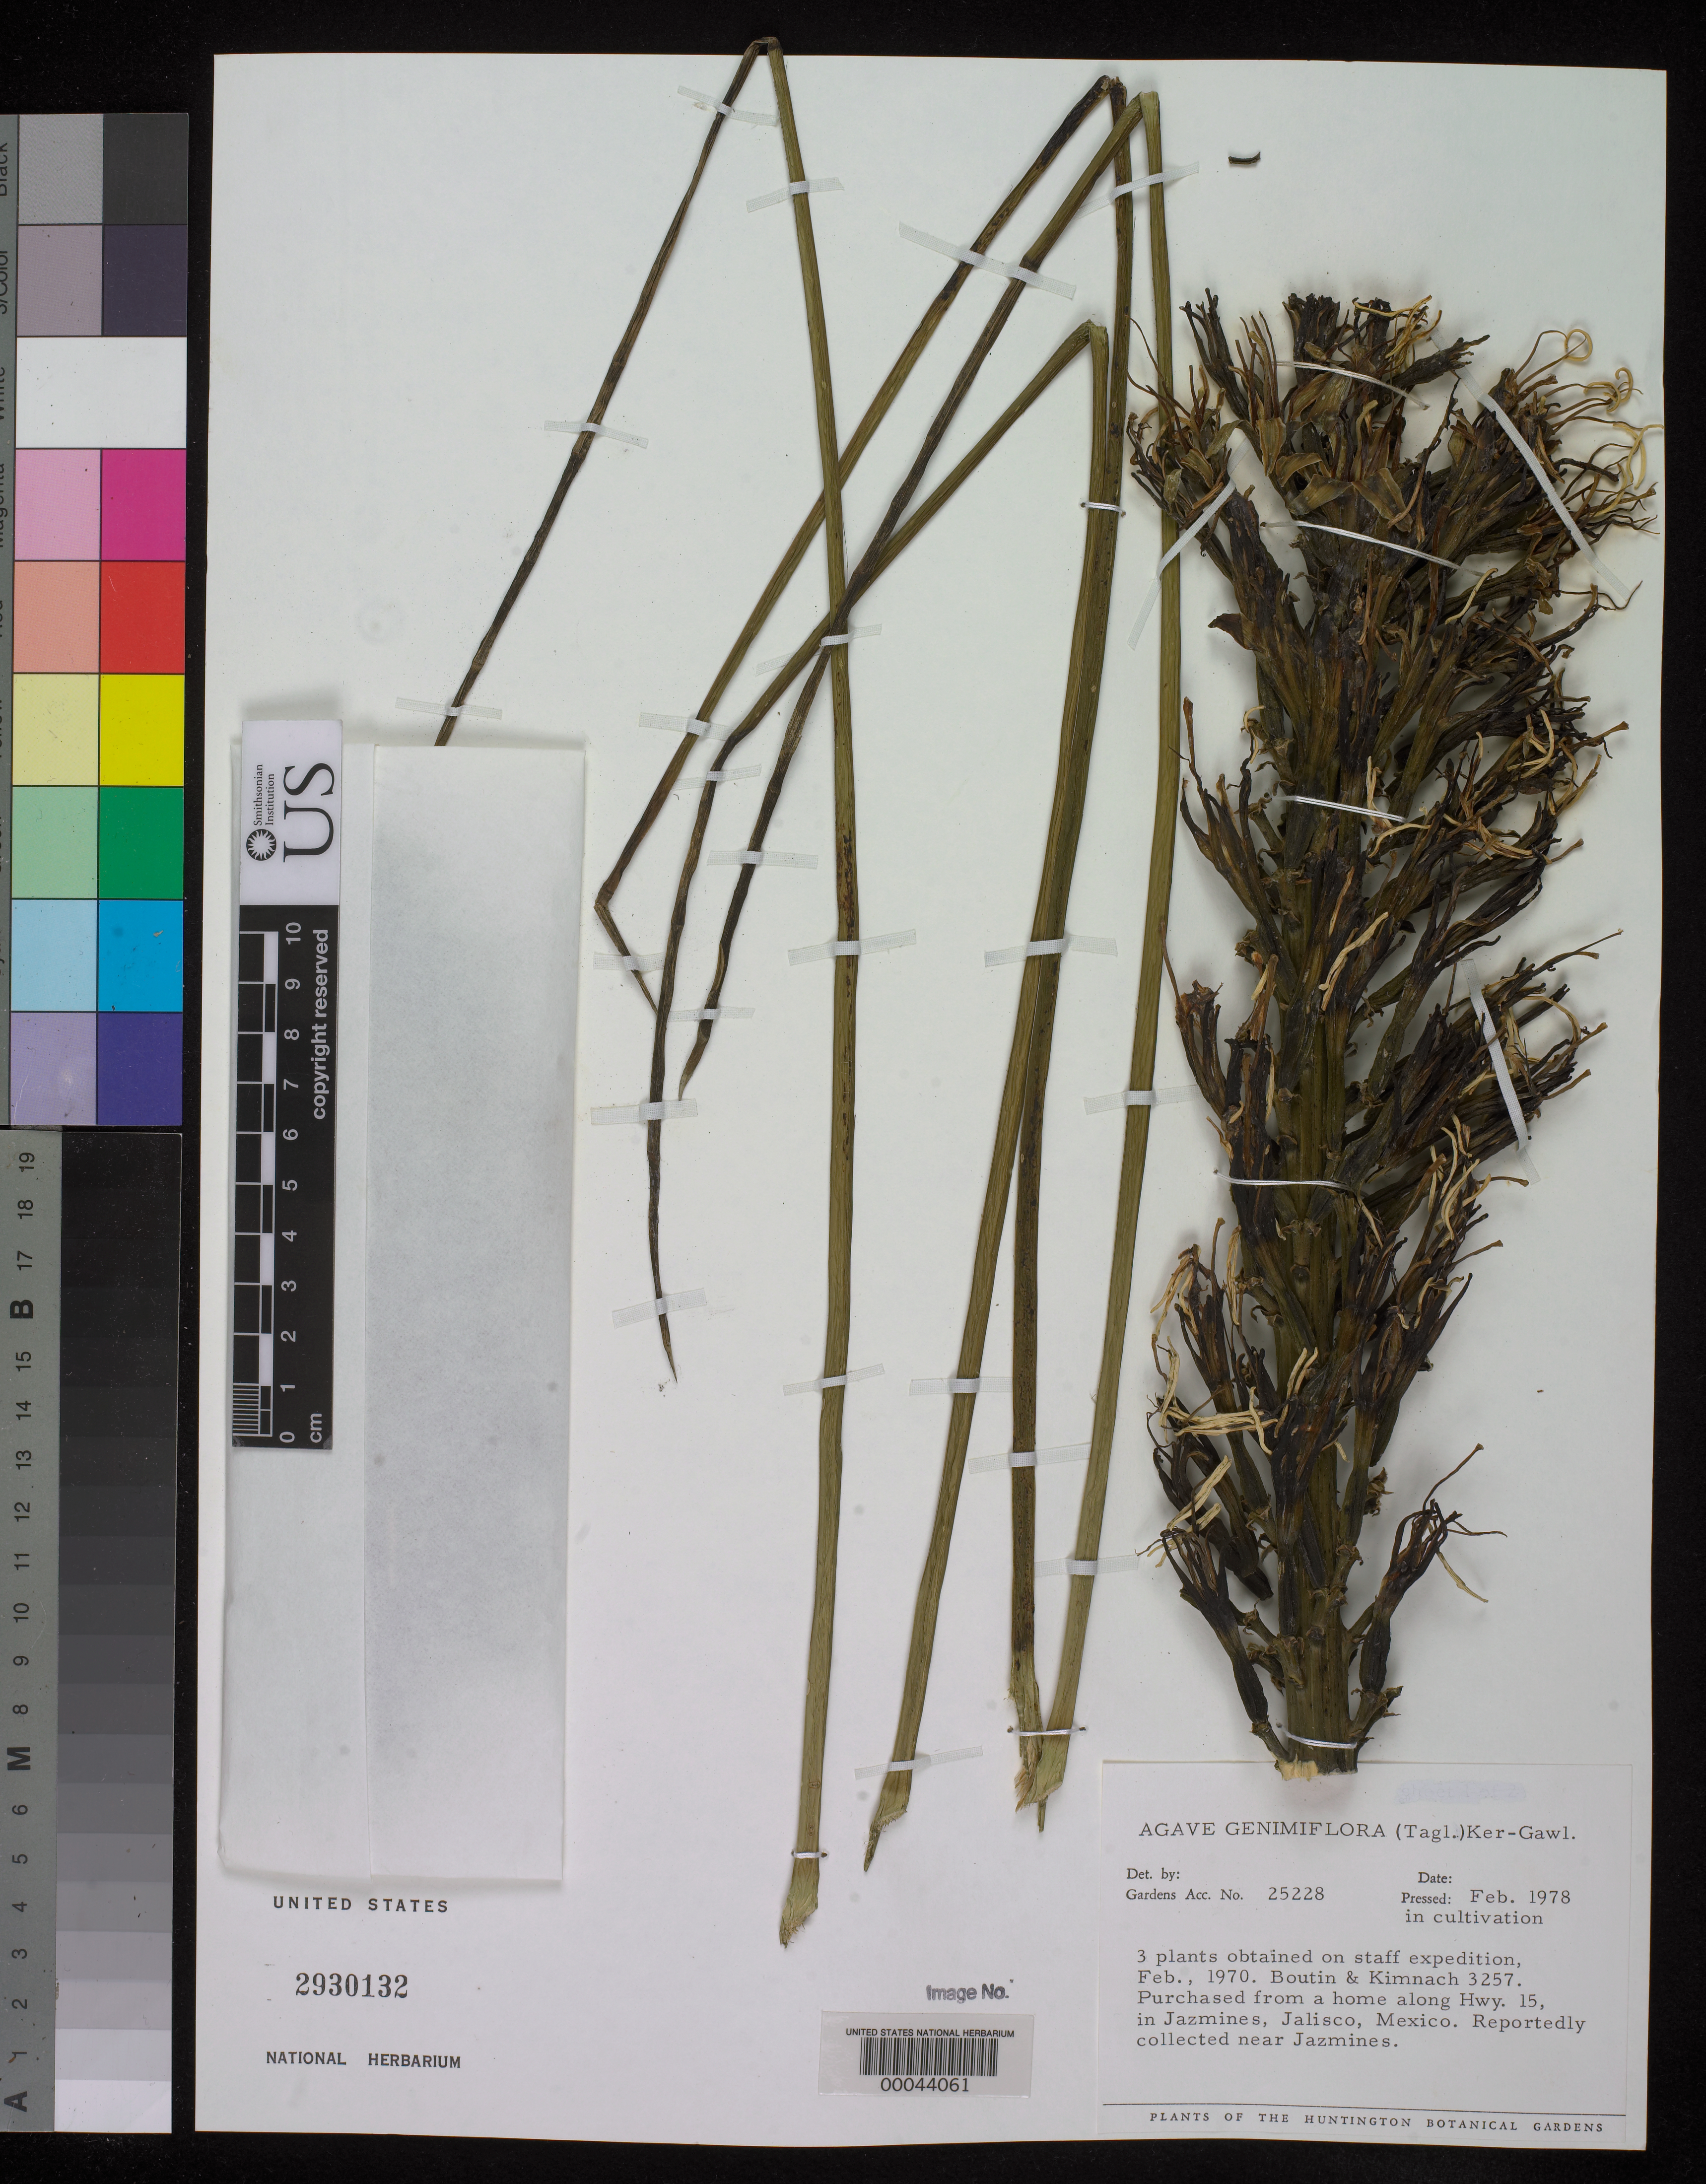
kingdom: Plantae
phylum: Tracheophyta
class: Liliopsida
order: Asparagales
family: Asparagaceae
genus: Agave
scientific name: Agave geminiflora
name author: Ker Gawl.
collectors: F. Boutin & M. W. Kimnach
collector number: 3257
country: Mexico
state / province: Jalisco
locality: Near Jazmines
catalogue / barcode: US 2930132